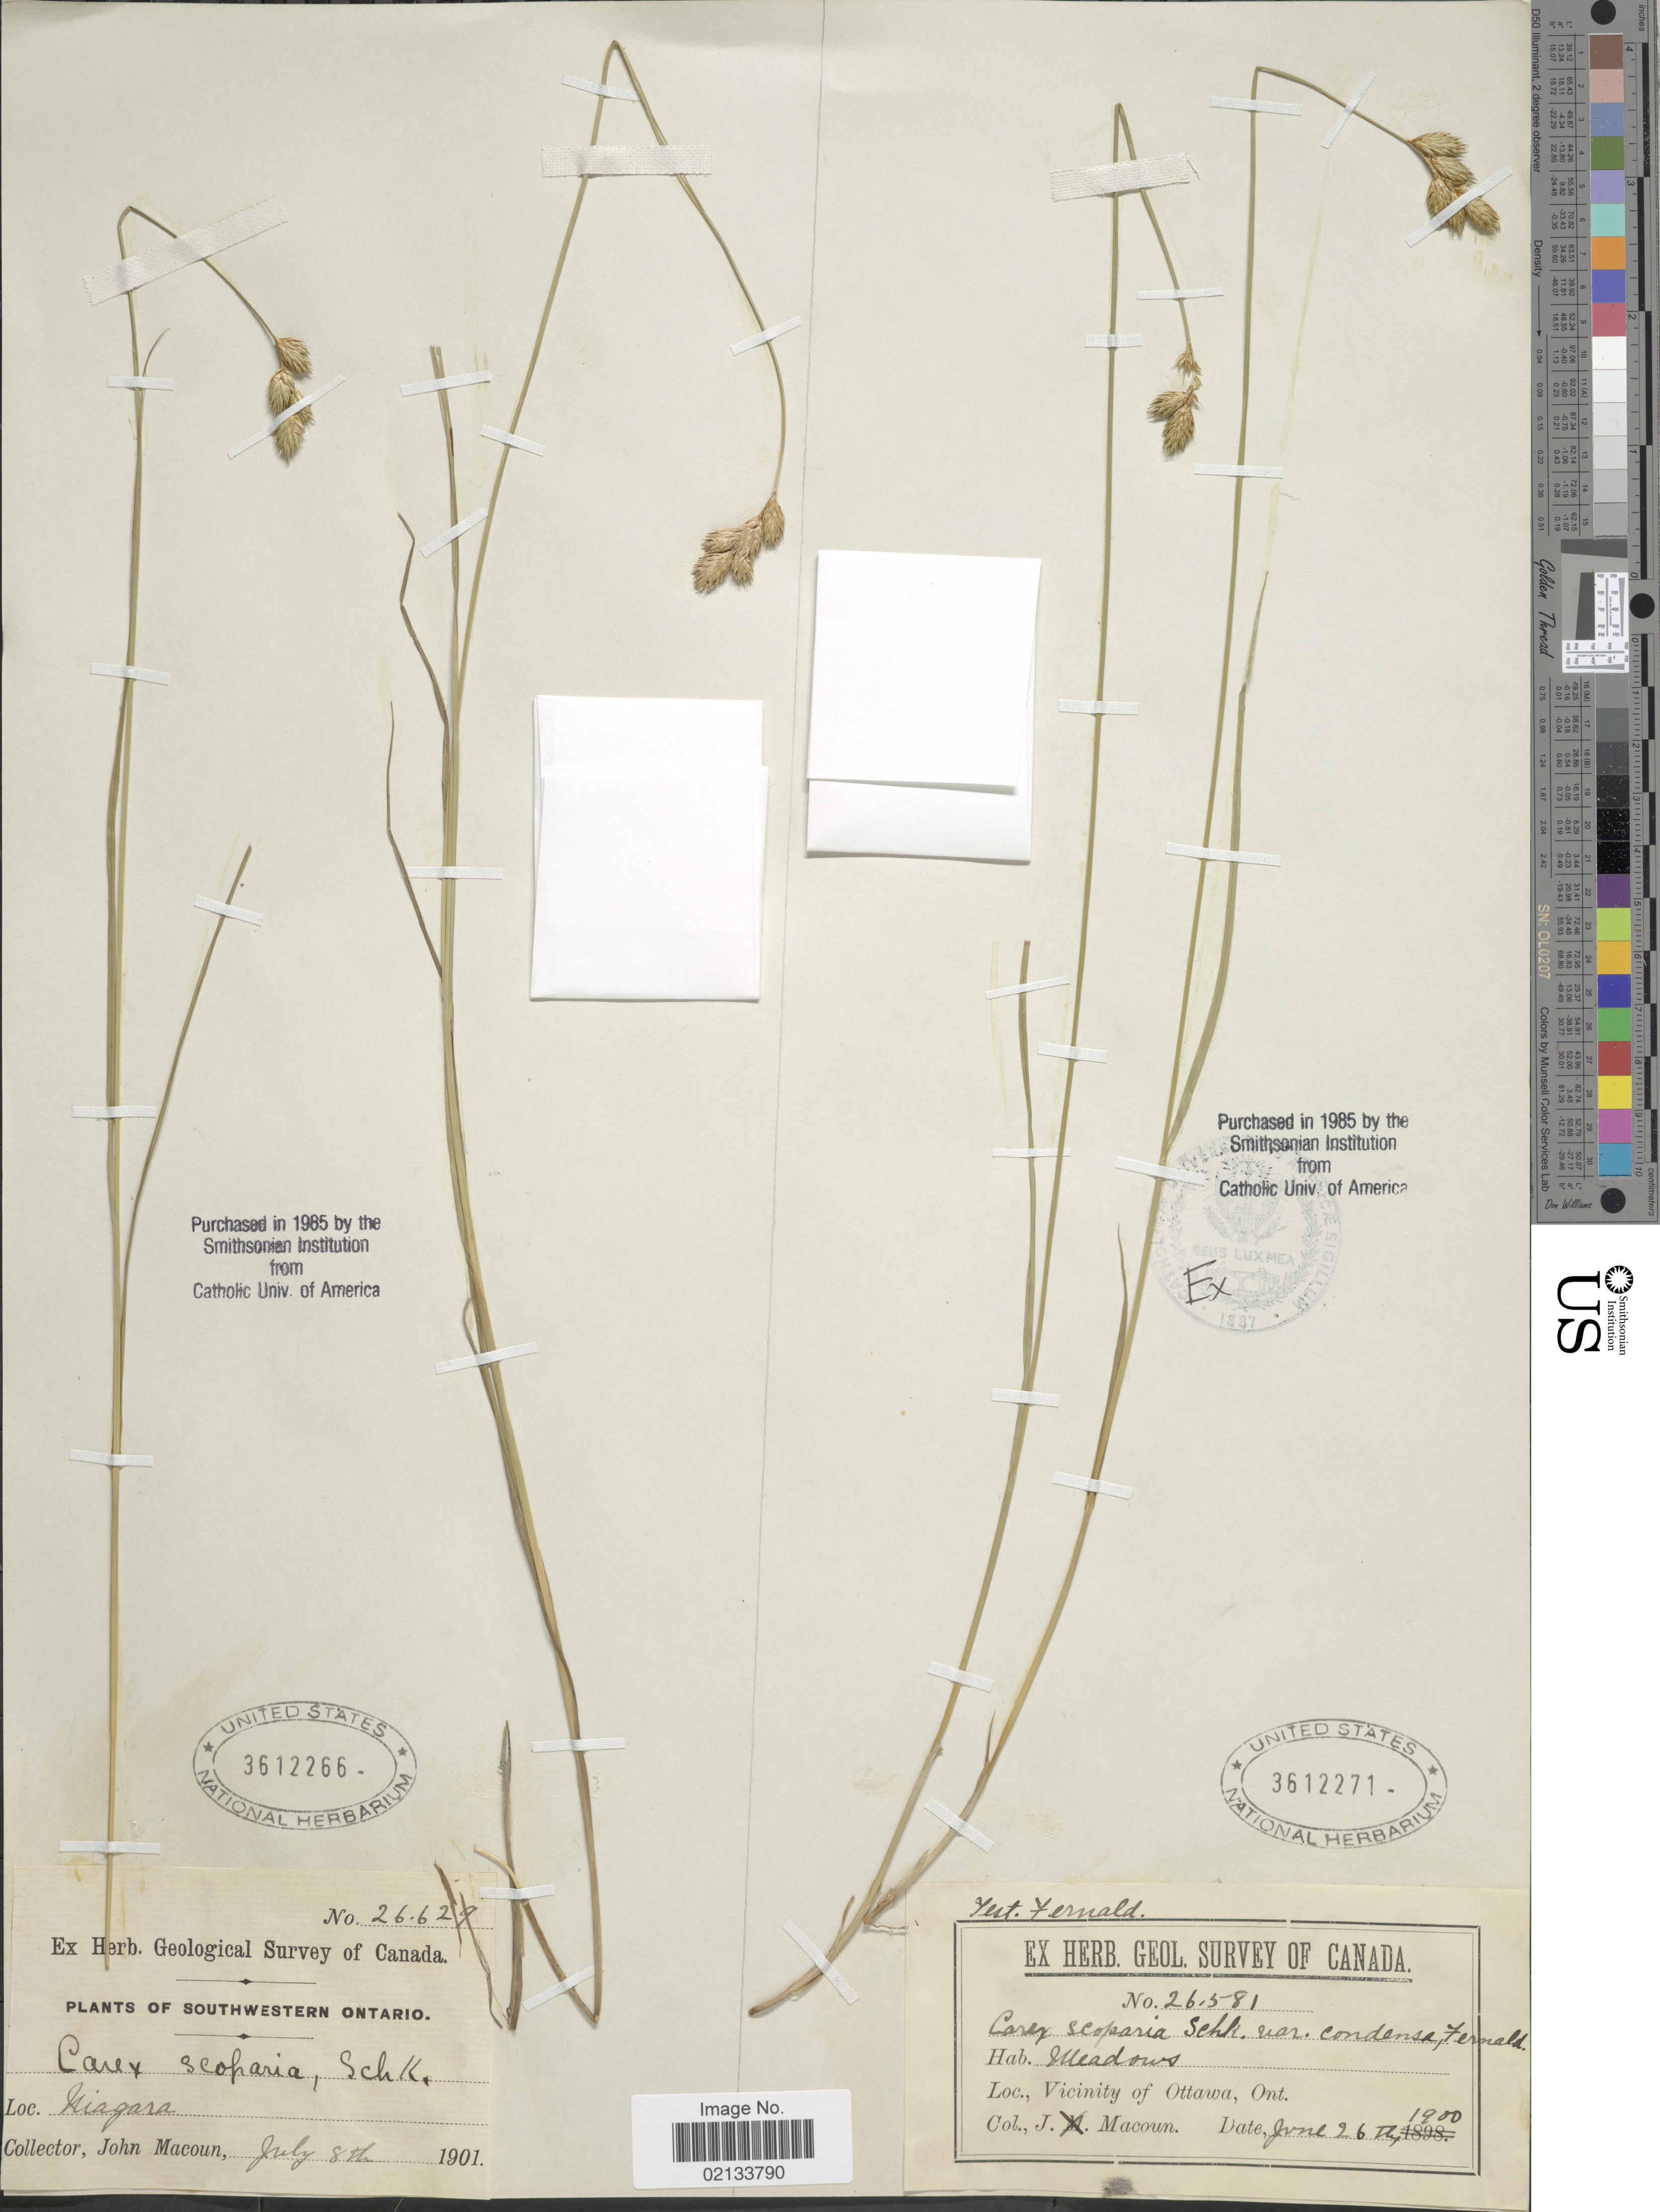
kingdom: Plantae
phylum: Tracheophyta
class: Liliopsida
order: Poales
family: Cyperaceae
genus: Carex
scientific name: Carex scoparia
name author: Schkuhr ex Willd.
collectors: J. Macoun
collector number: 26581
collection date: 1900-06-26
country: Canada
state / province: Ontario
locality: Meadows, Vicinity of Ottawa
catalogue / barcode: US 3612271